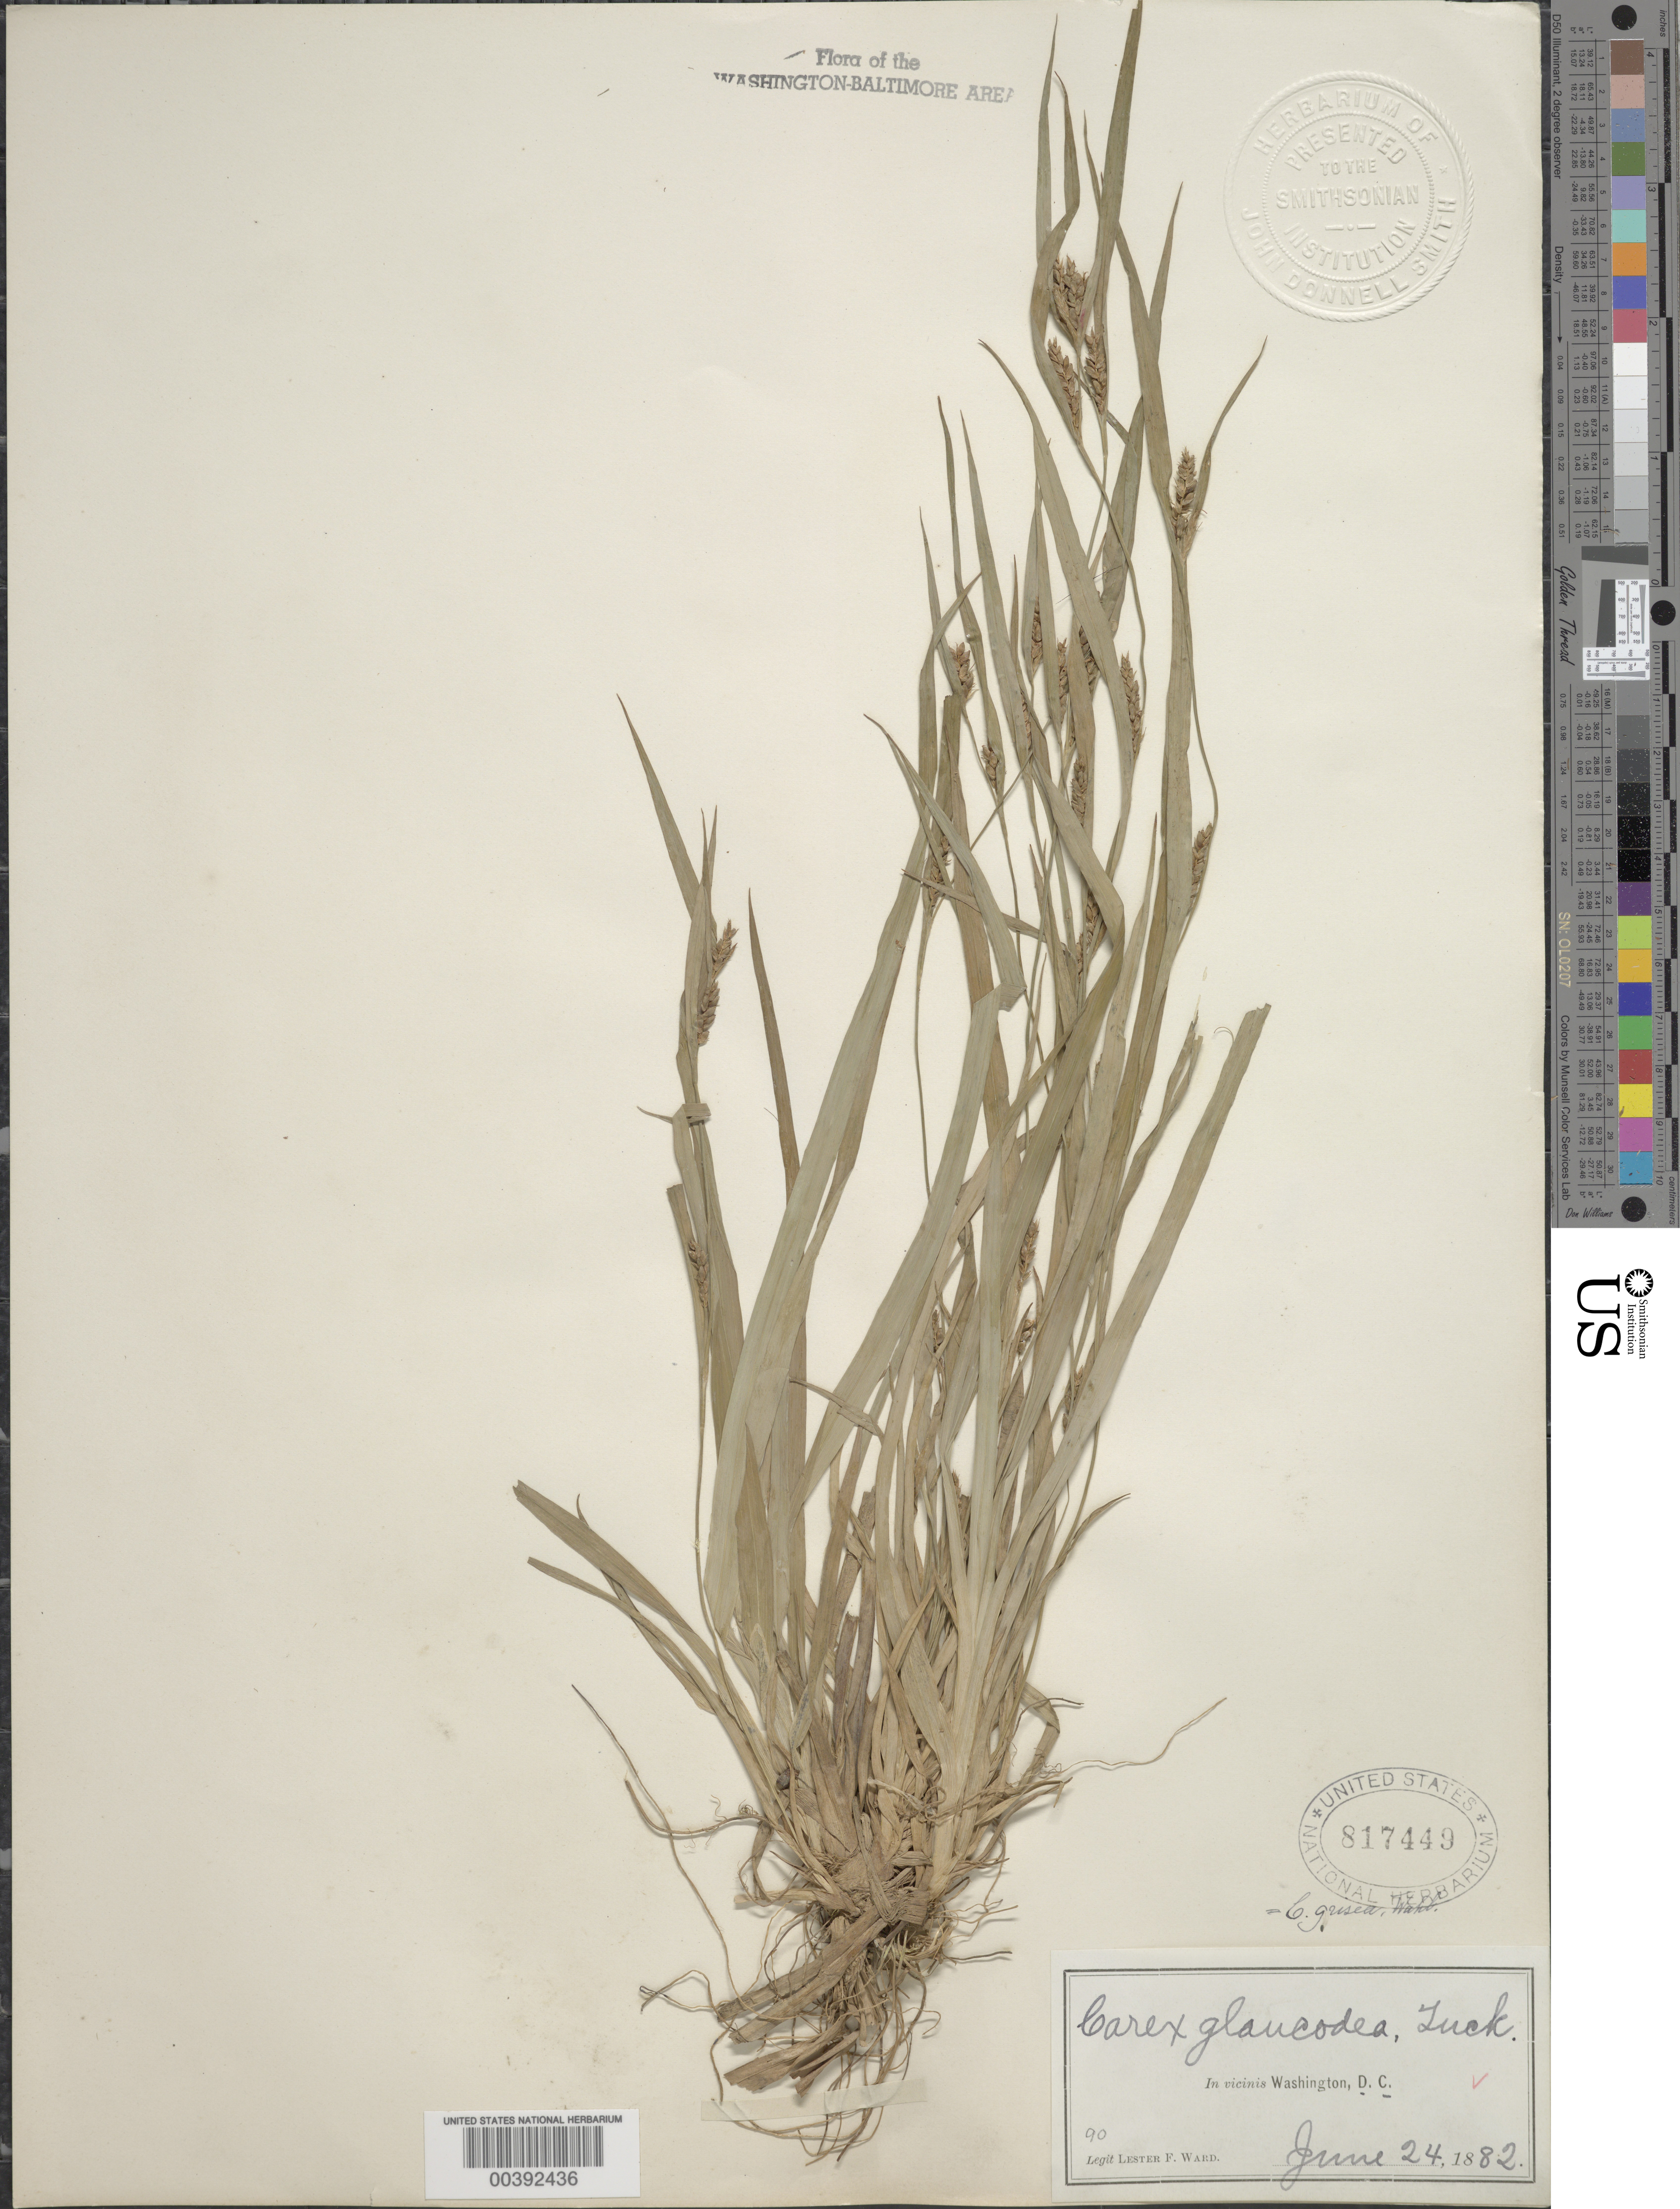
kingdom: Plantae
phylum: Tracheophyta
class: Liliopsida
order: Poales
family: Cyperaceae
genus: Carex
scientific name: Carex glaucodea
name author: Tuck. ex Olney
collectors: L. F. Ward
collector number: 90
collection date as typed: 24 Jun 1882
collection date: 1882-06-24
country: United States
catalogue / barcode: US 817449